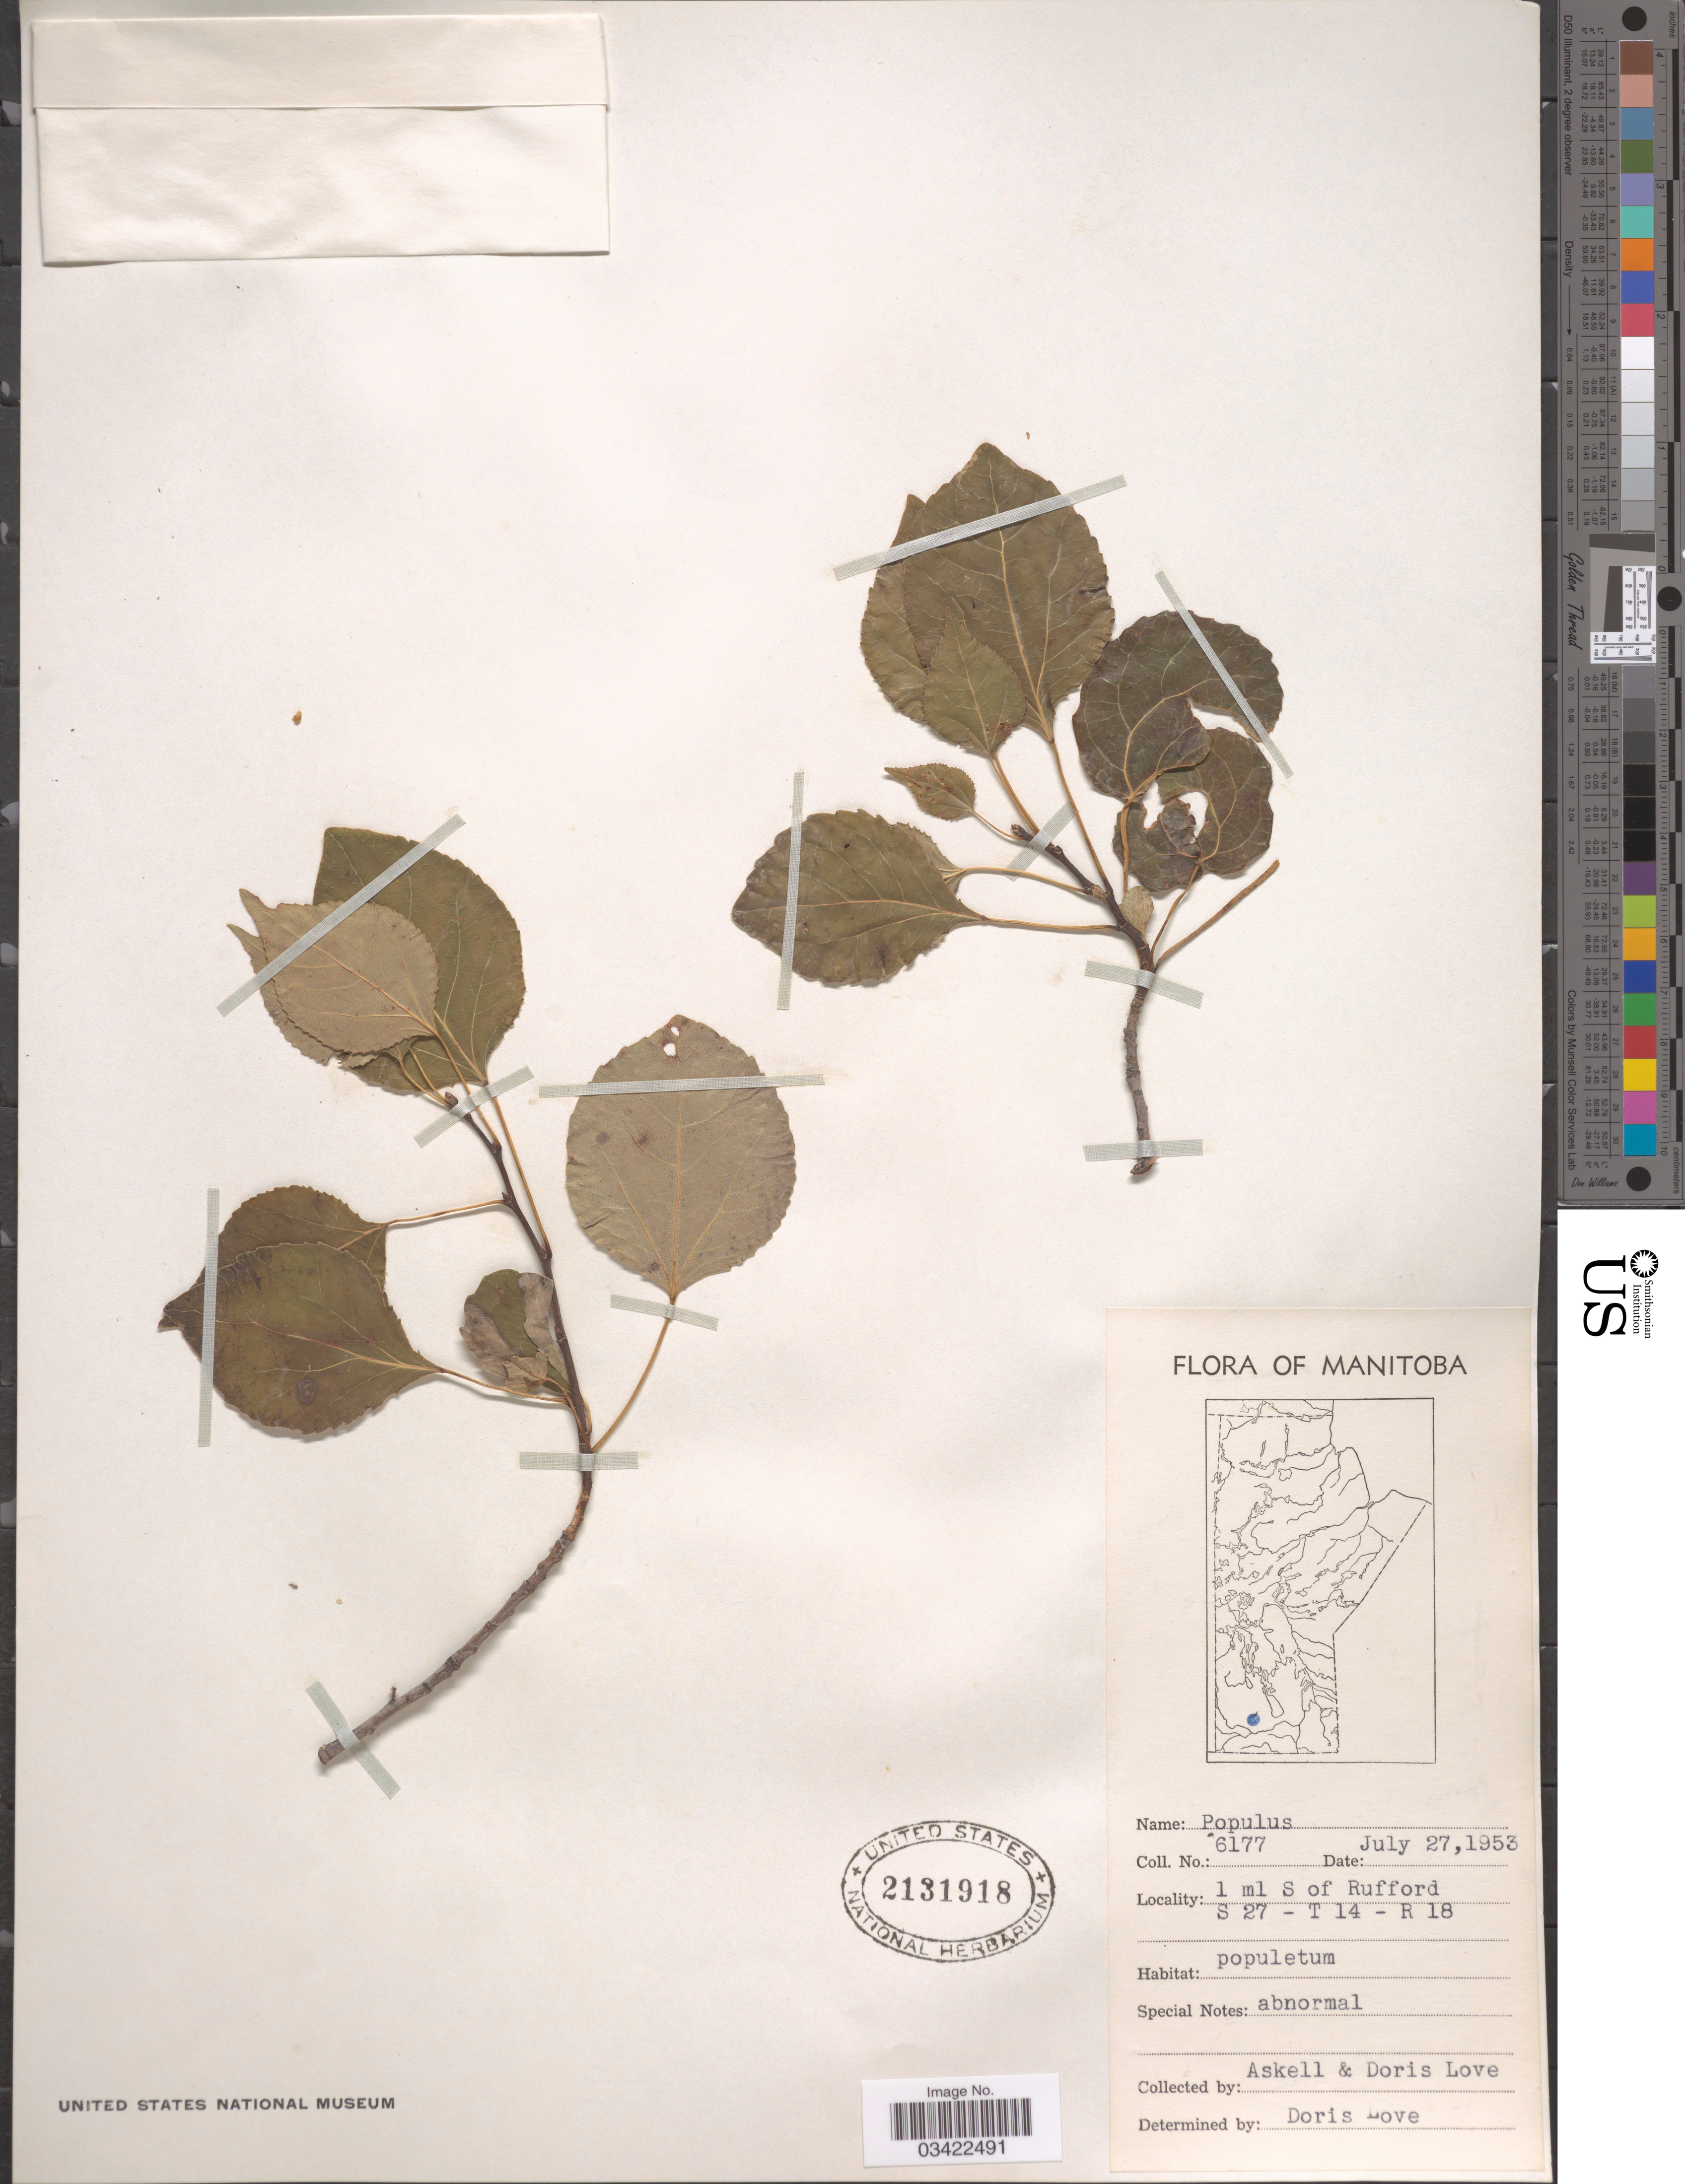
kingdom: Plantae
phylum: Tracheophyta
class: Magnoliopsida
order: Malpighiales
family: Salicaceae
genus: Populus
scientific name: Populus tremuloides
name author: Michx.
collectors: Á. Löve & D. Löve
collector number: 6177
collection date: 1953-07-27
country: Canada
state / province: Manitoba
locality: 1 ml S of Rufford. S 27 - T 14 - R 18.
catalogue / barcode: US 2131918